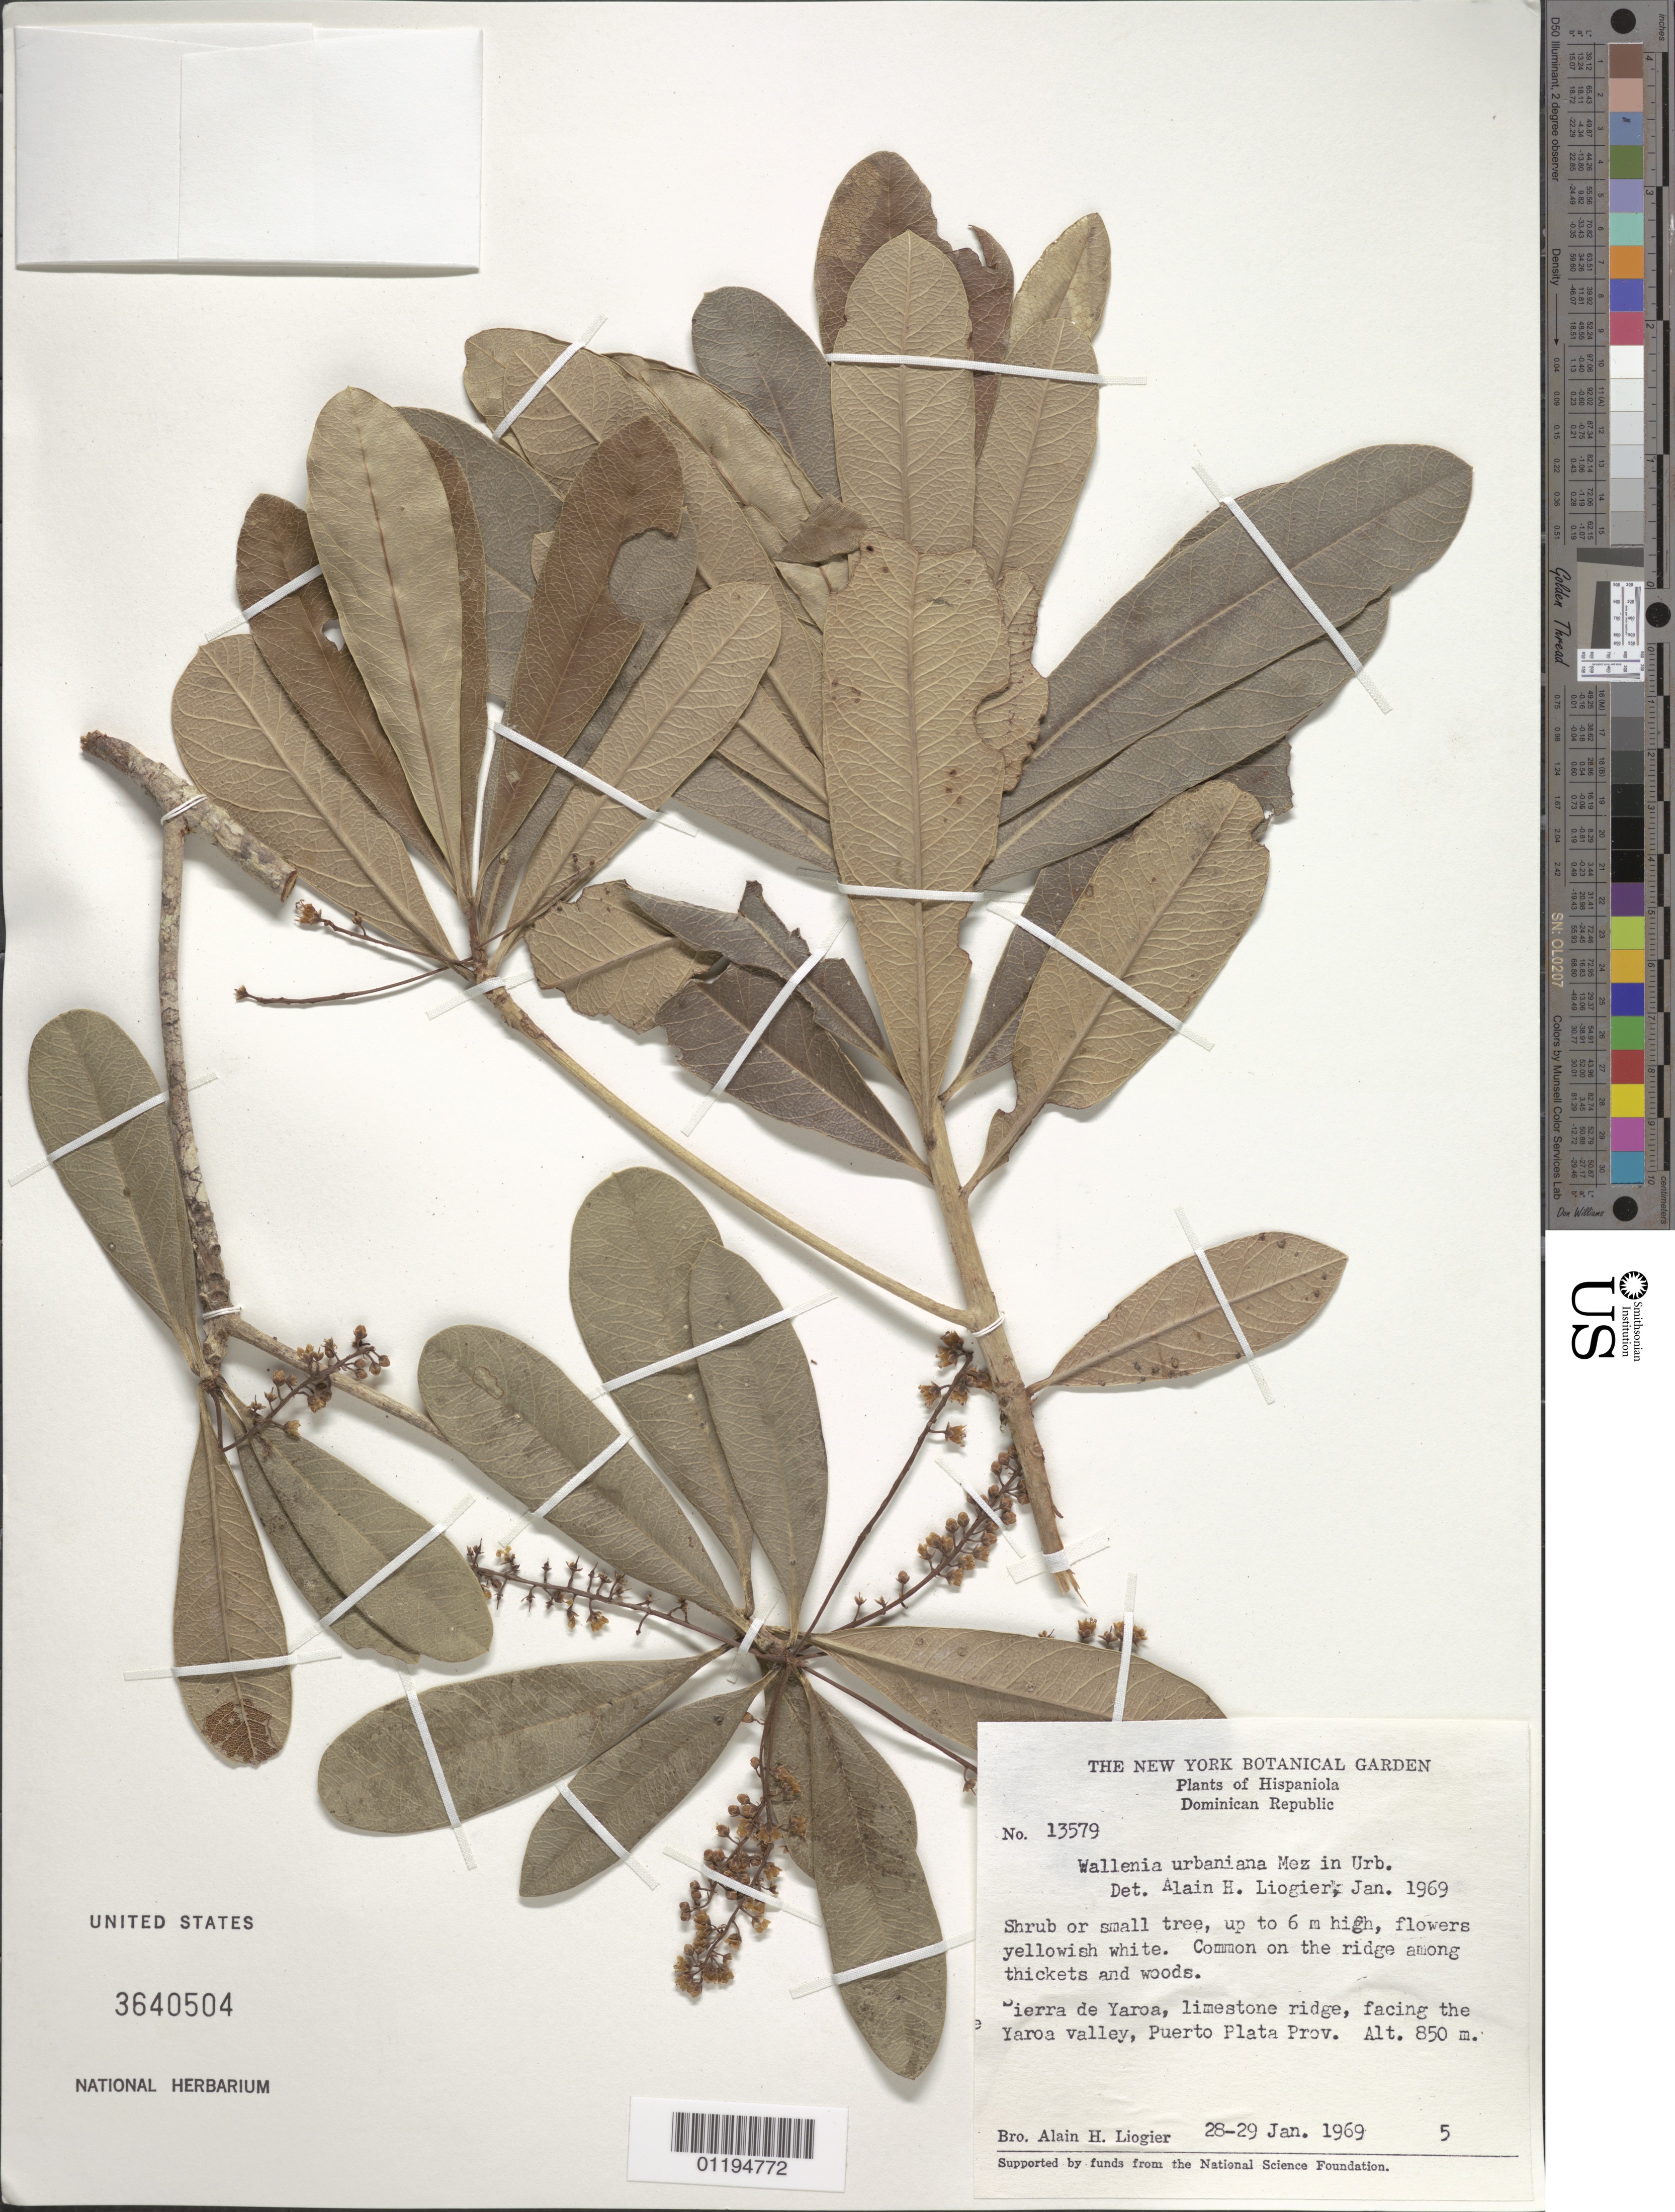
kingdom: Plantae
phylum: Tracheophyta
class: Magnoliopsida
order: Ericales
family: Primulaceae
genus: Wallenia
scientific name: Wallenia urbaniana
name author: Mez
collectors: A. H. Liogier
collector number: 13579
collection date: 1969-01-28/1969-01-29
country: Dominican Republic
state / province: Puerto Plata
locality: Sierra de Yaroa facing the Yaroa valley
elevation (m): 850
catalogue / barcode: US 3640504